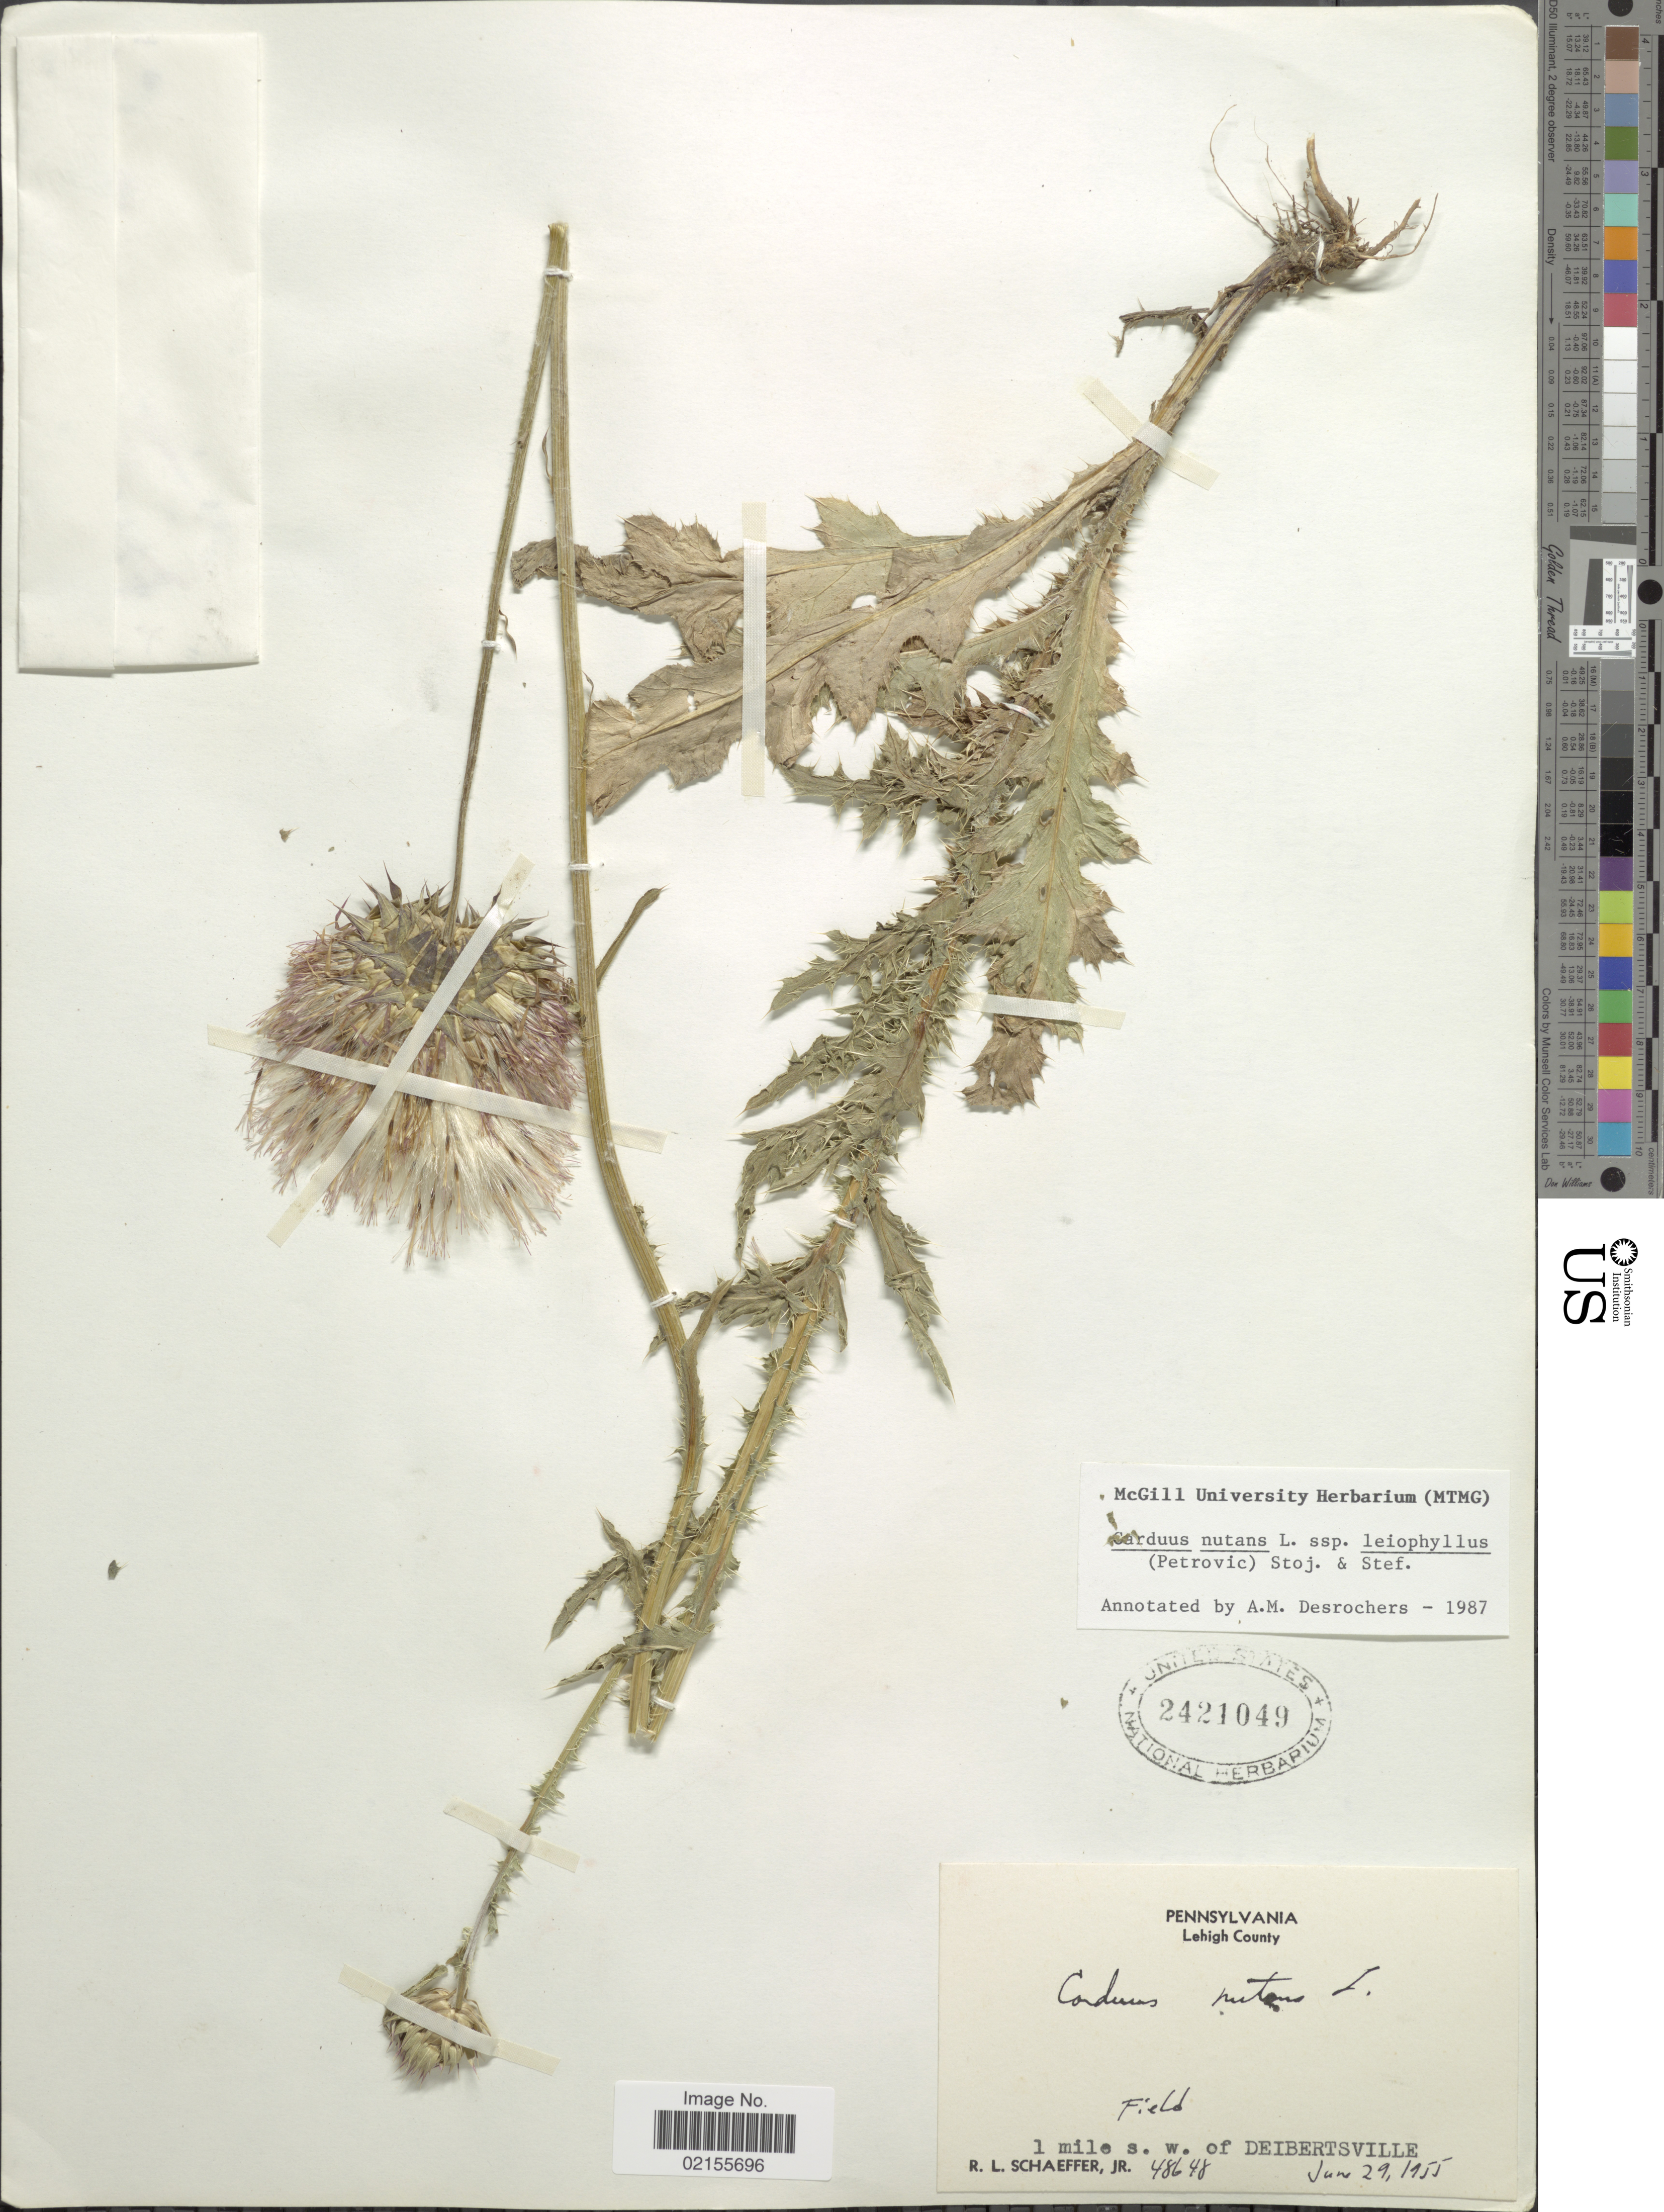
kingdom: Plantae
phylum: Tracheophyta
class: Magnoliopsida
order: Asterales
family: Asteraceae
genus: Carduus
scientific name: Carduus nutans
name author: L.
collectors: R. L. Schaeffer Jr.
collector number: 48648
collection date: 1955-06-29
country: United States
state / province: Pennsylvania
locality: Lehigh County, Field, 1 mile s.w. of Deibertsville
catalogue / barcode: US 2421049